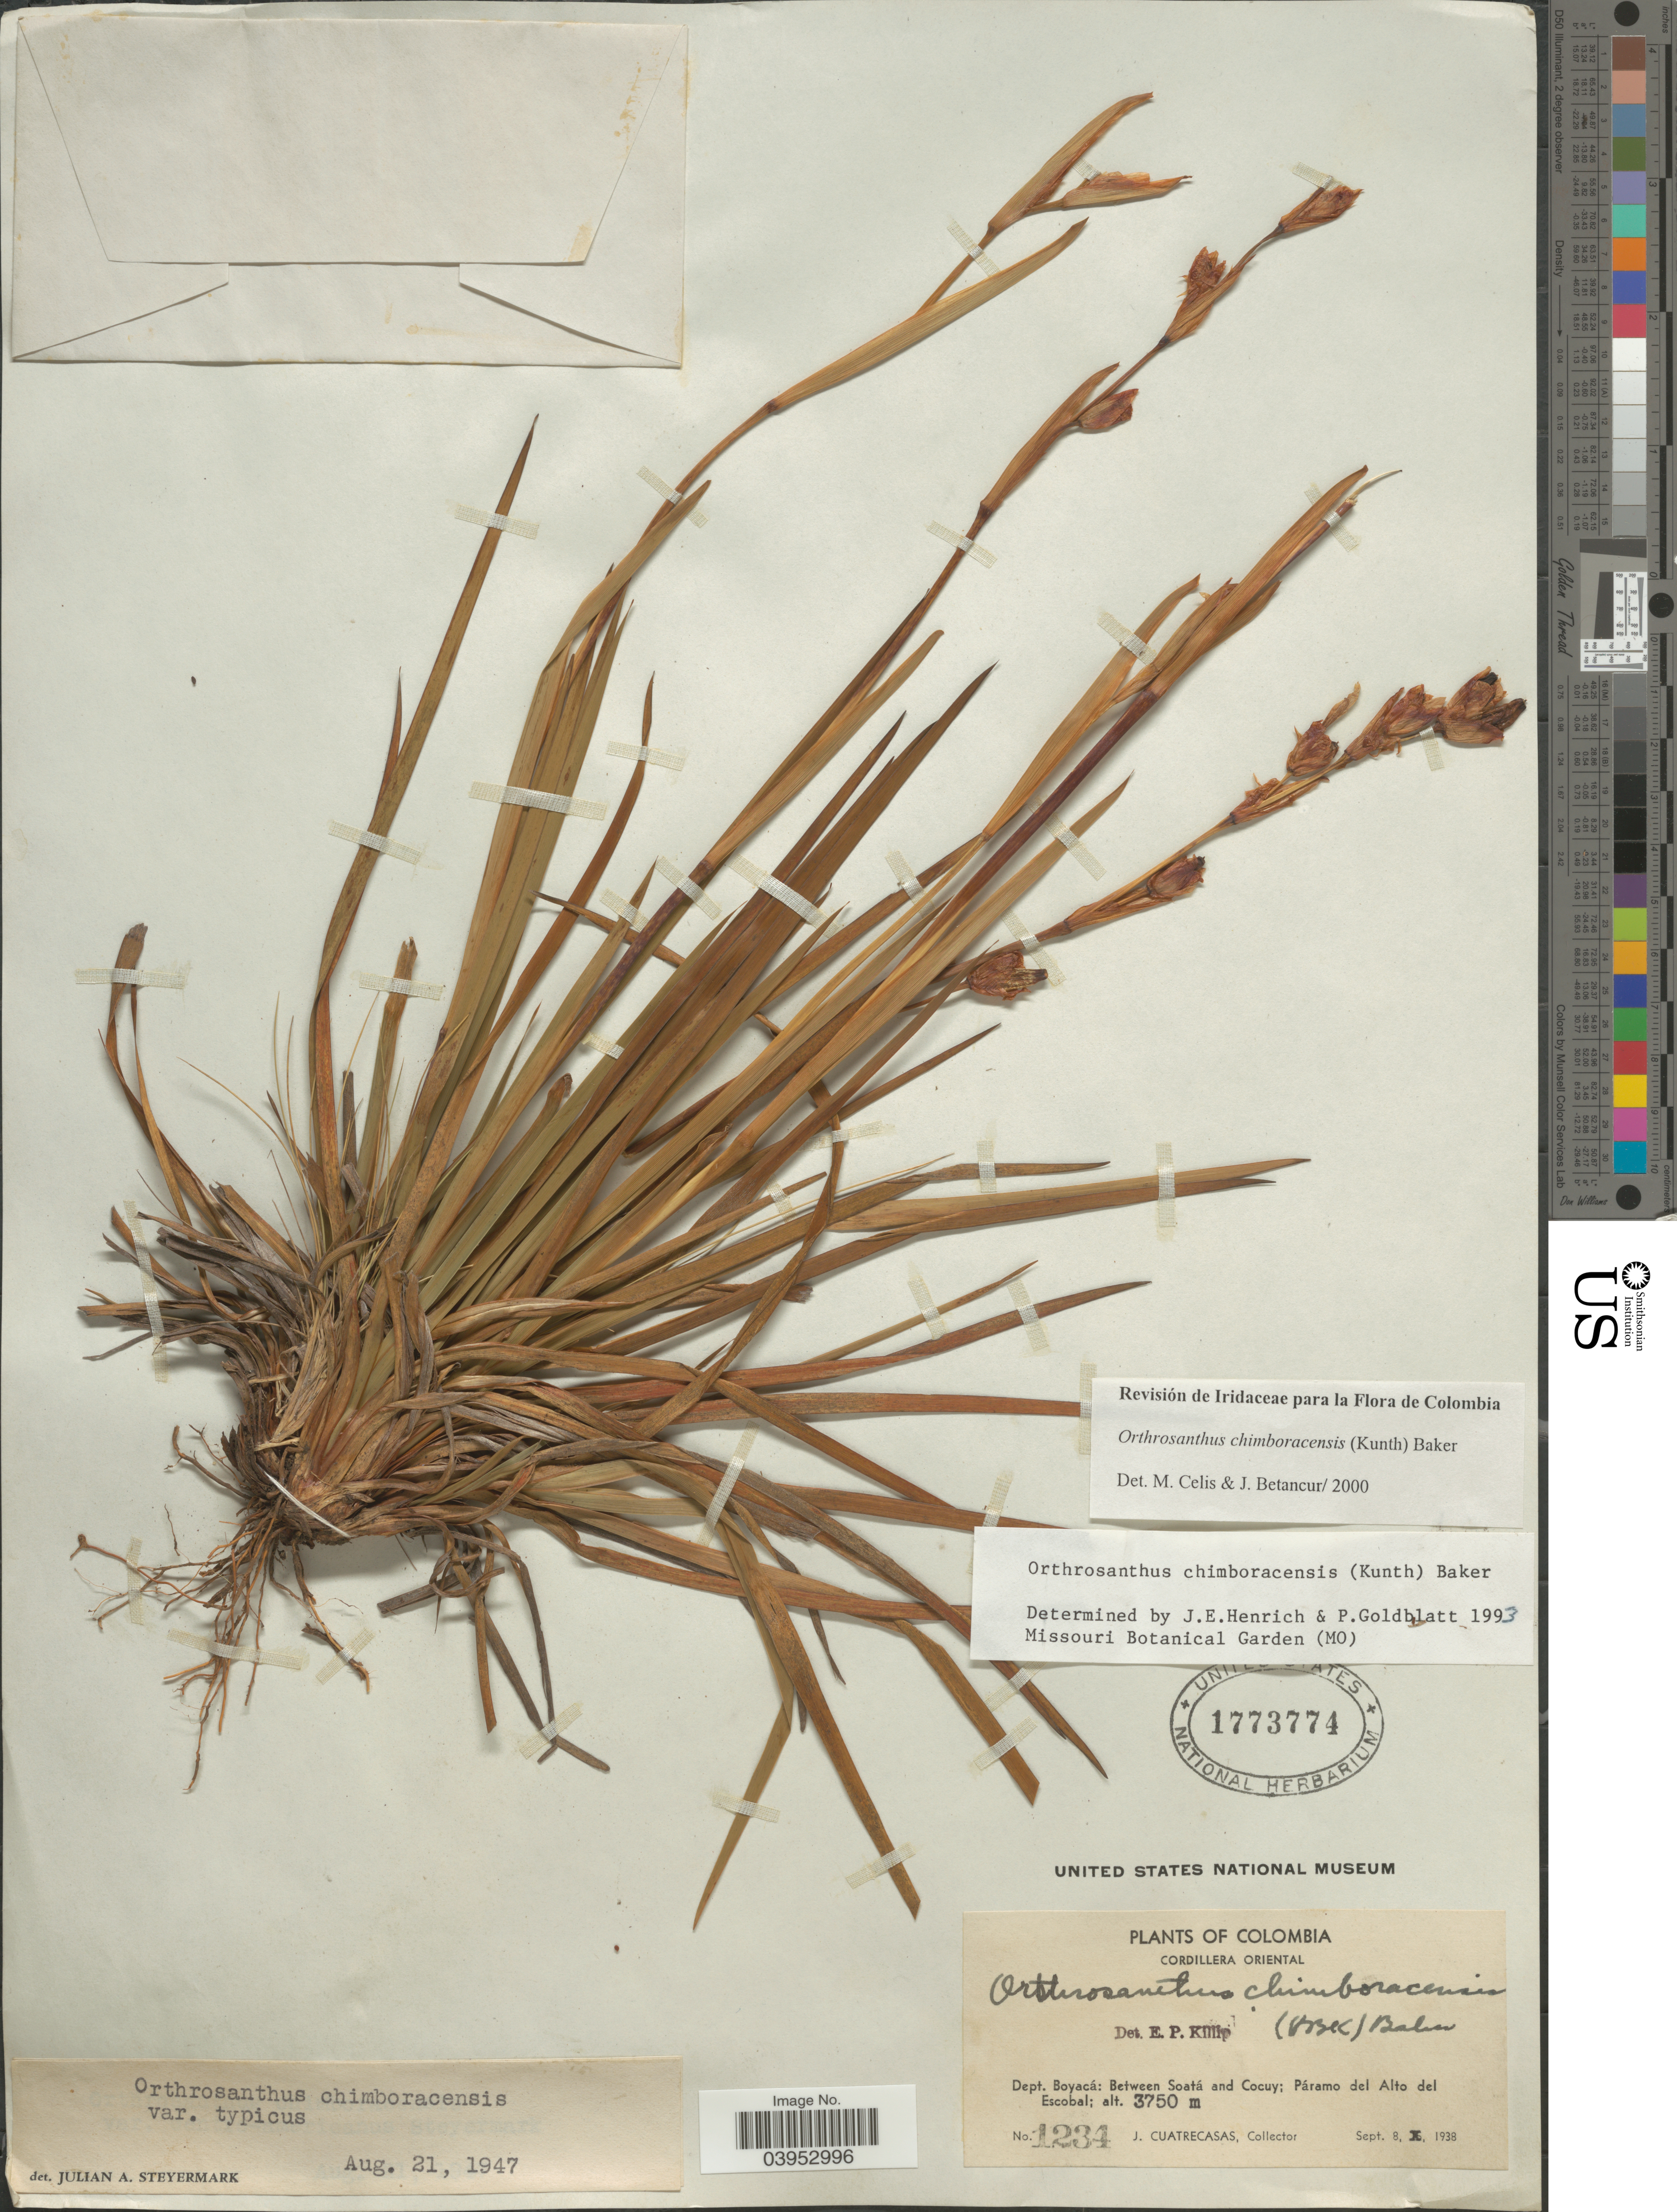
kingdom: Plantae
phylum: Tracheophyta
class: Liliopsida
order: Asparagales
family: Iridaceae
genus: Orthrosanthus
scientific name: Orthrosanthus chimboracensis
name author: (Kunth) Baker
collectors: J. Cuatrecasas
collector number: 1234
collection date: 1938-09-08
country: Colombia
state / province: Boyacá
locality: Cordillera Oriental. Dept. Boyacá: Between Soatá and Cocuy; Páramo del Alto del Escobal.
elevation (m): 3750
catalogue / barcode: US 1773774